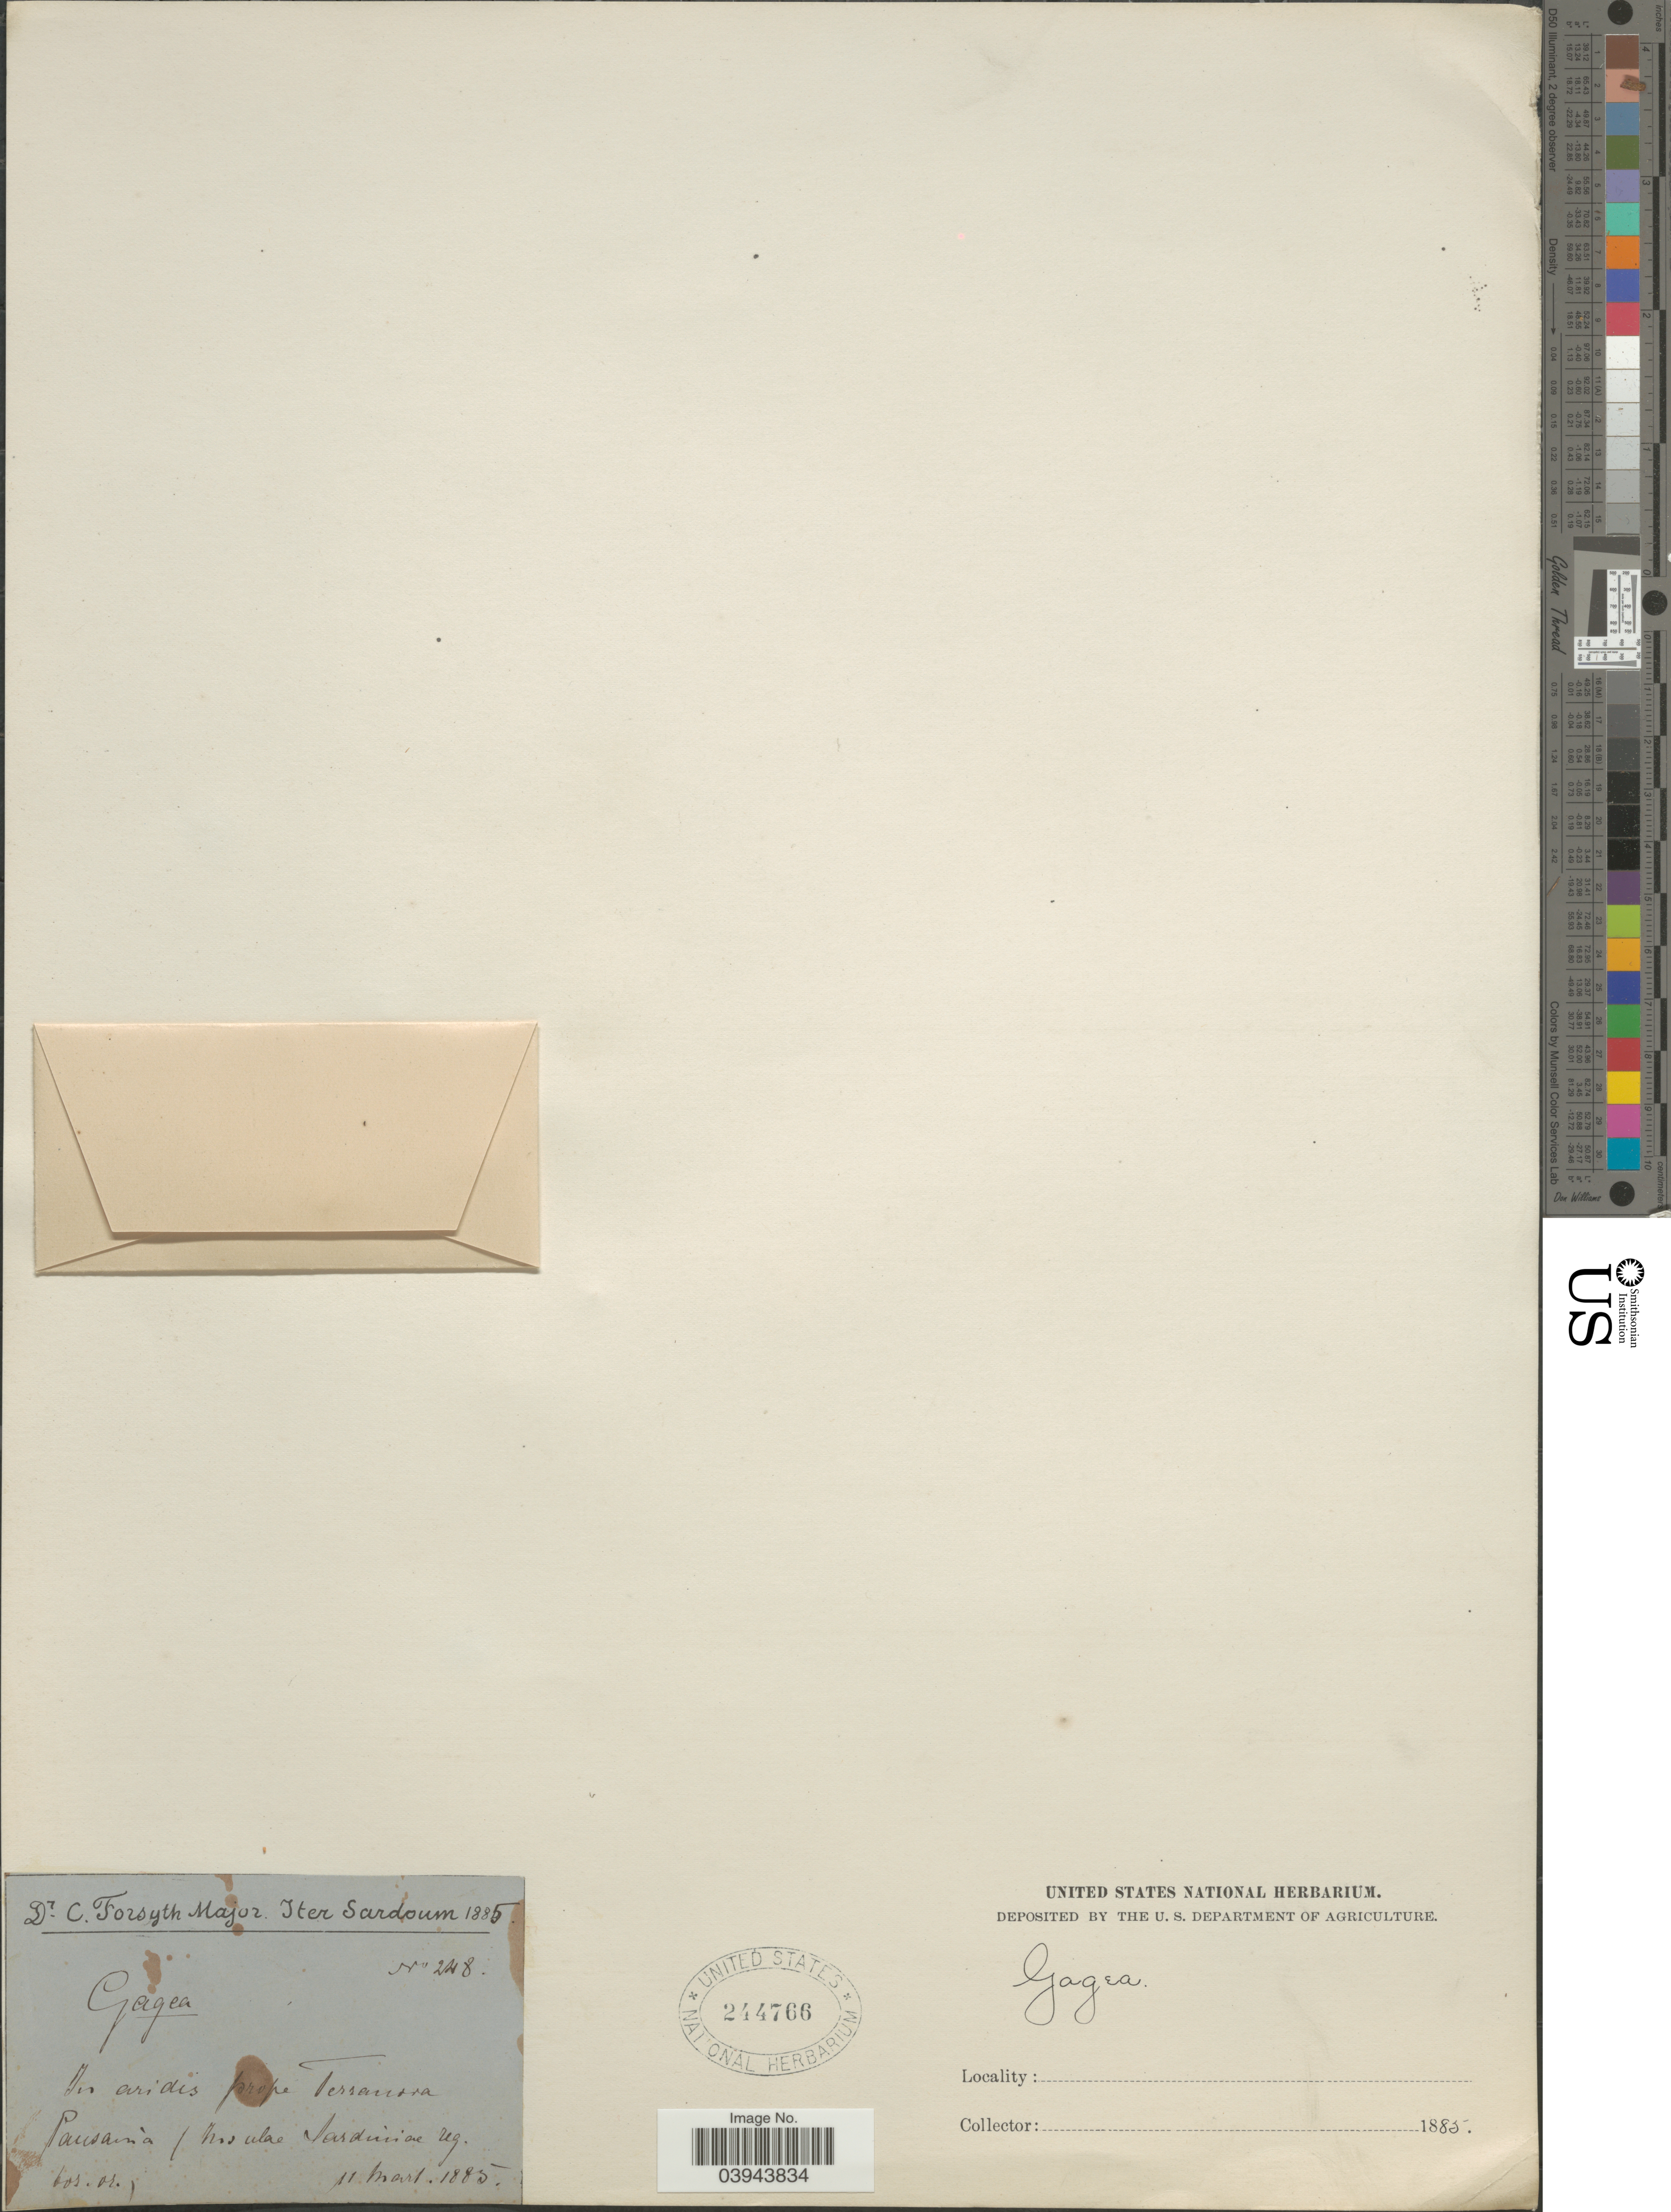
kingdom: Plantae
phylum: Tracheophyta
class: Liliopsida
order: Liliales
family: Liliaceae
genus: Gagea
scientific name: Gagea sp.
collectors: C. Forsyth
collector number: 248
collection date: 1885-03-11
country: Italy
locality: Iter Sardoum. In aridis prope Terrania Pansania (Insulæ Sardiniæ reg. bor. or.).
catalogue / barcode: US 244766